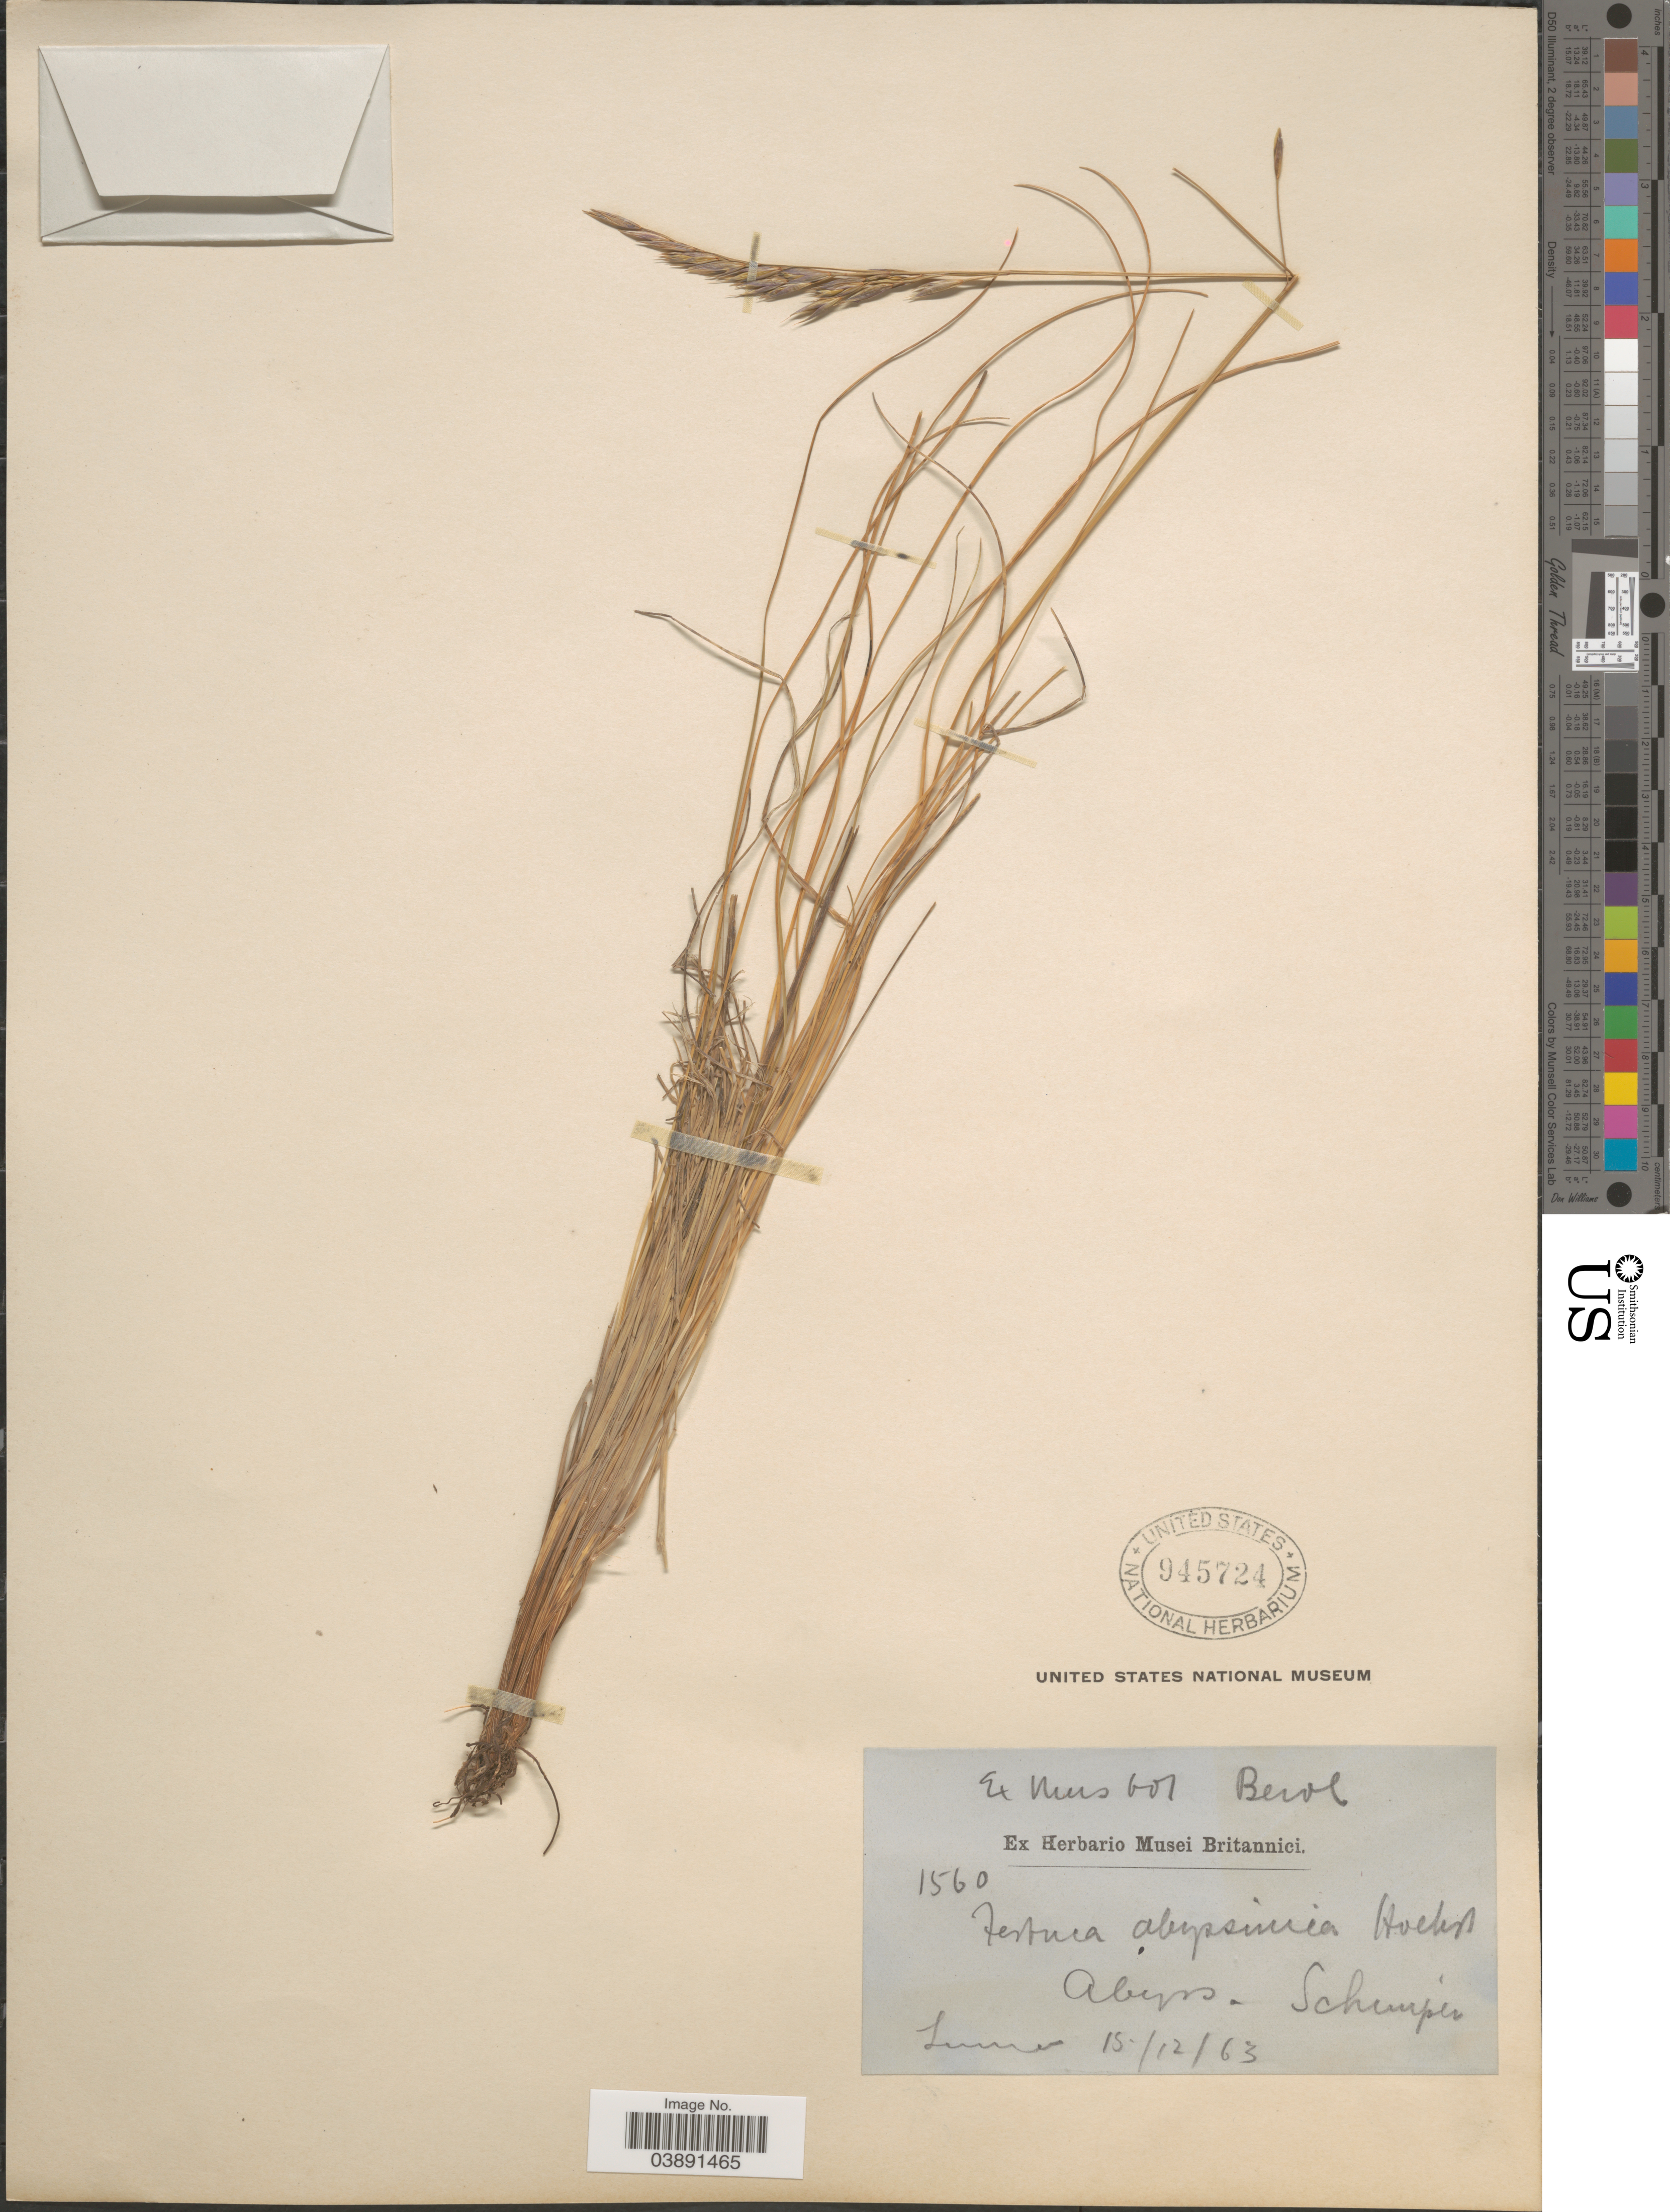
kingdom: Plantae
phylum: Tracheophyta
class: Liliopsida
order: Poales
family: Poaceae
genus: Festuca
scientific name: Festuca abyssinica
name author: Hochst. ex A. Rich.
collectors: -. Schimper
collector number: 1560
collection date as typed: Transcribed d/m/y: 15/12/63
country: Ethiopia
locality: Abyss.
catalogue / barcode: US 945724